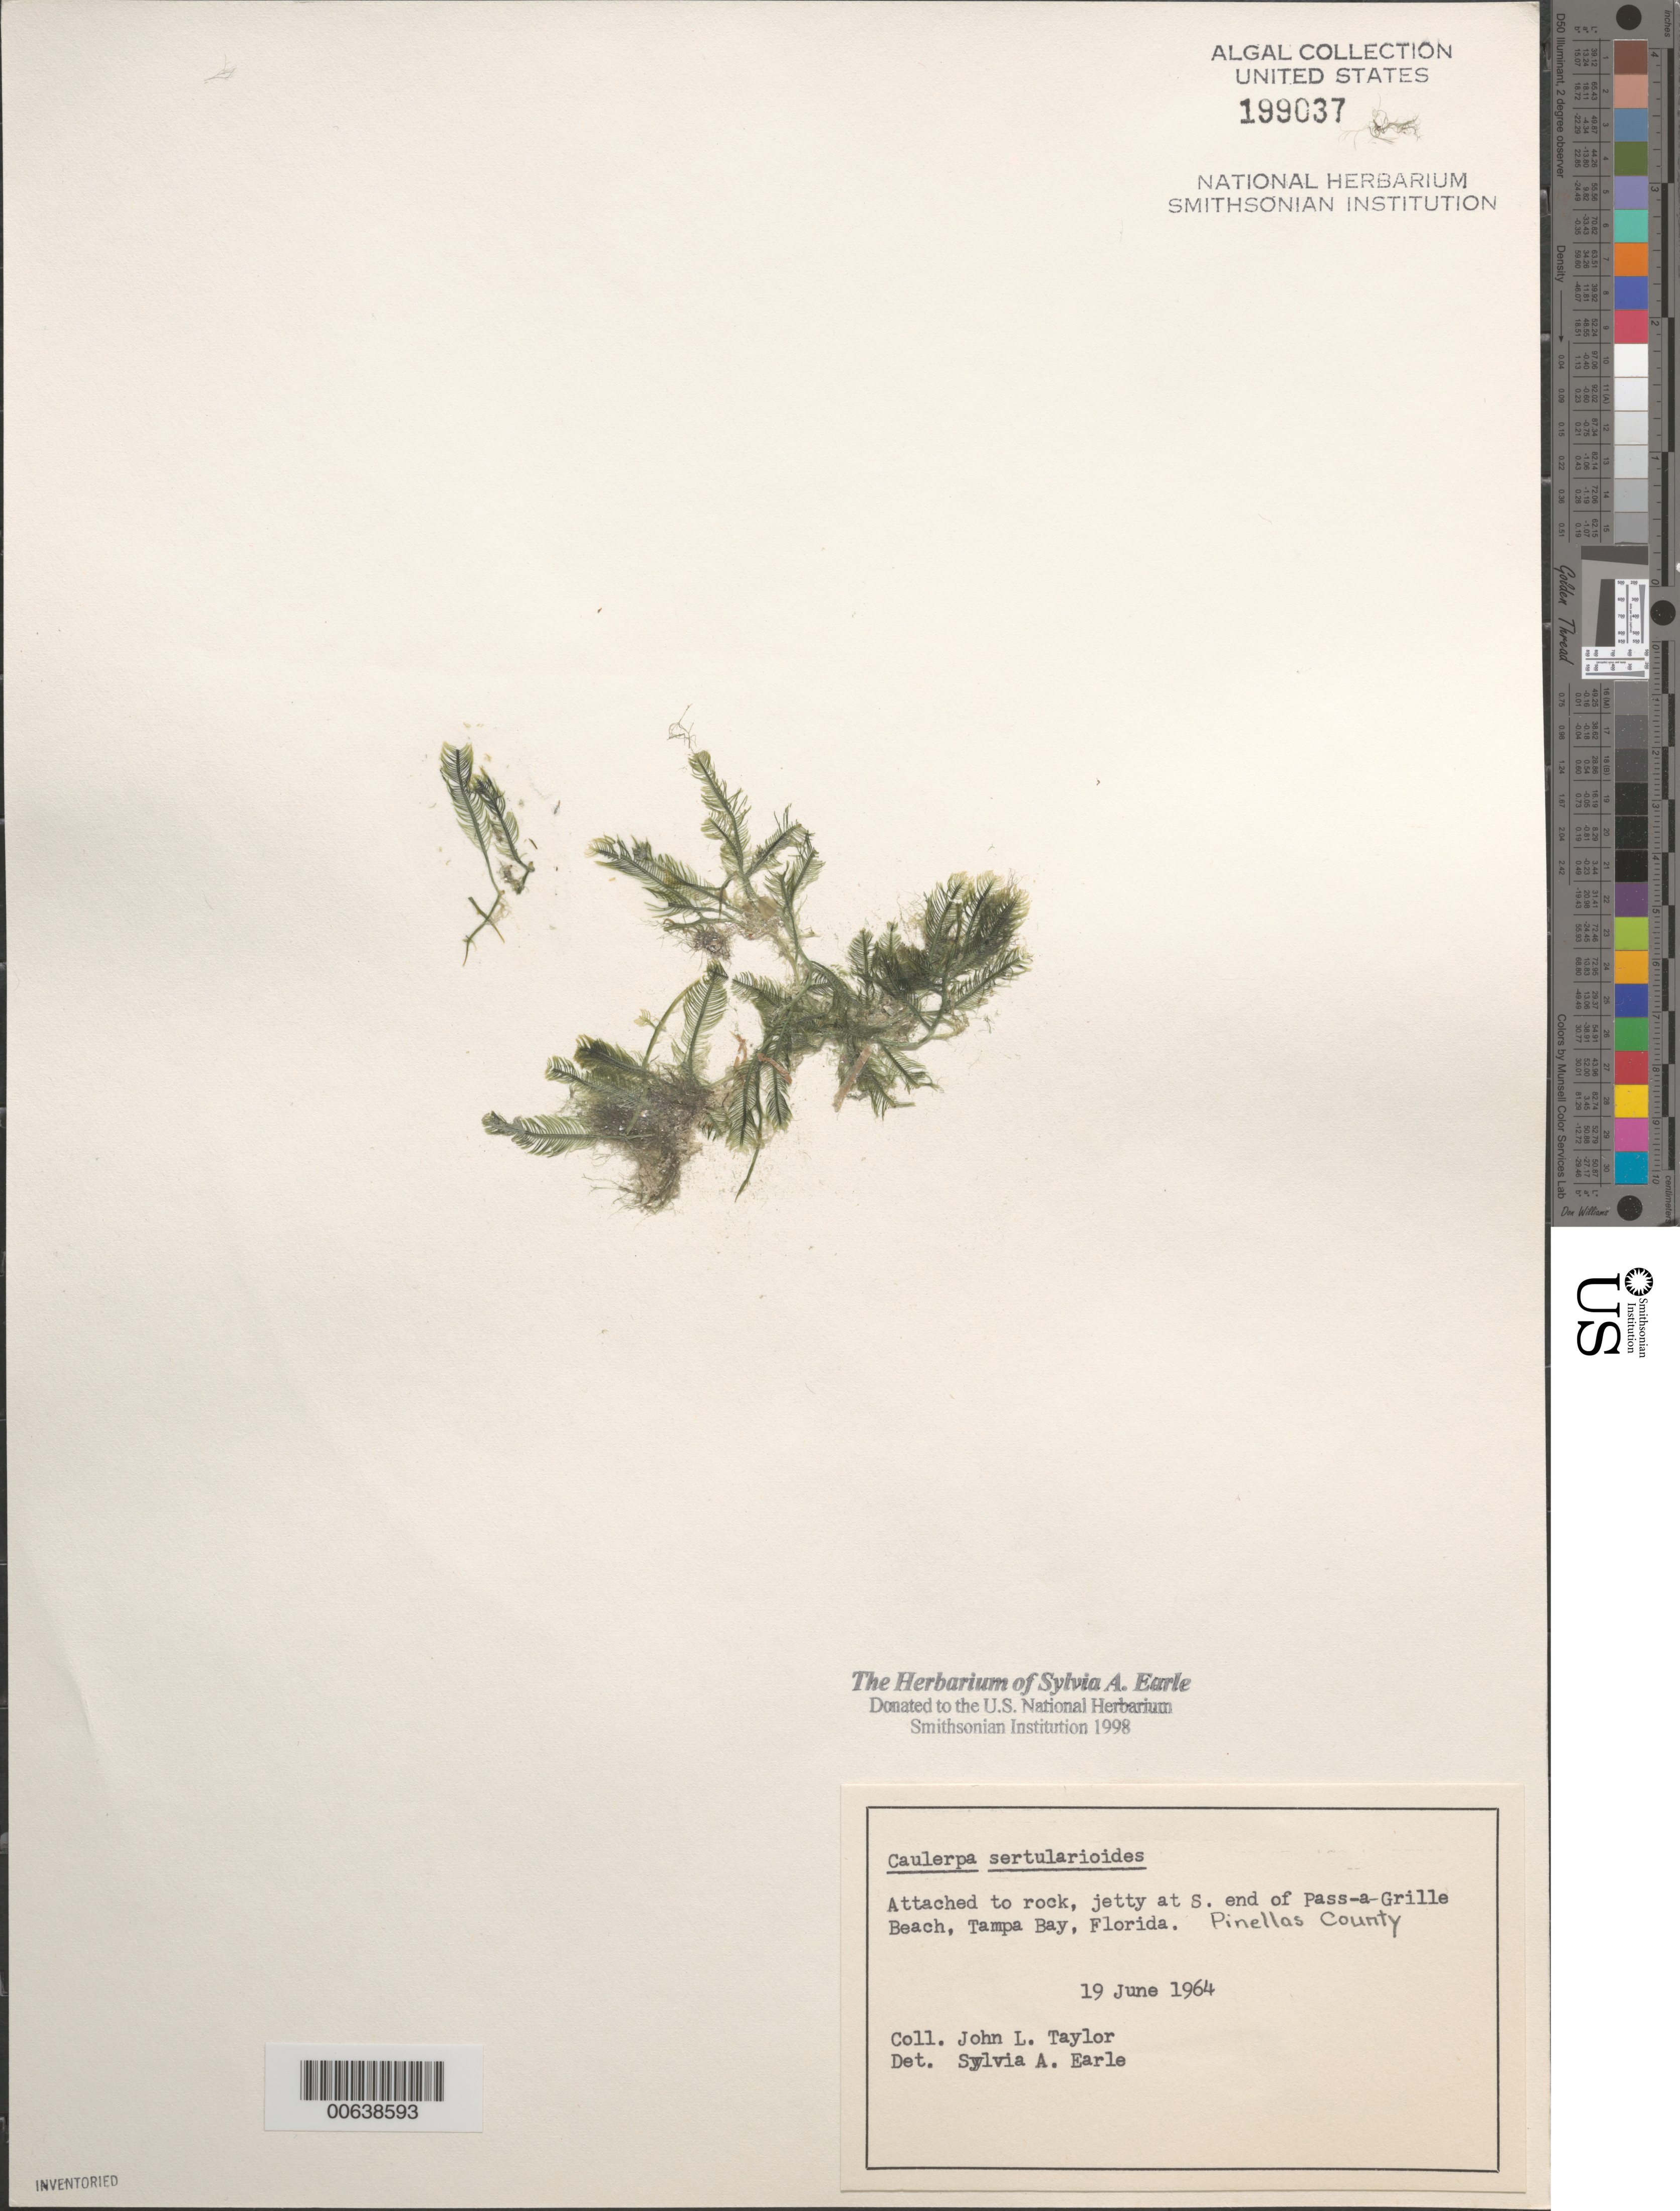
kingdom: Plantae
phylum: Chlorophyta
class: Ulvophyceae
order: Bryopsidales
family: Caulerpaceae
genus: Caulerpa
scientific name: Caulerpa sertularioides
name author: (S.G. Gmel.) M. Howe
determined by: Earle, S. A.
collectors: J. L. Taylor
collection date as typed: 19 Jun 1964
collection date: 1964-06-19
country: United States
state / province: Florida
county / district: Pinellas County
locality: Pass-a-Grille Beach, Tampa Bay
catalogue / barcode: US 199037